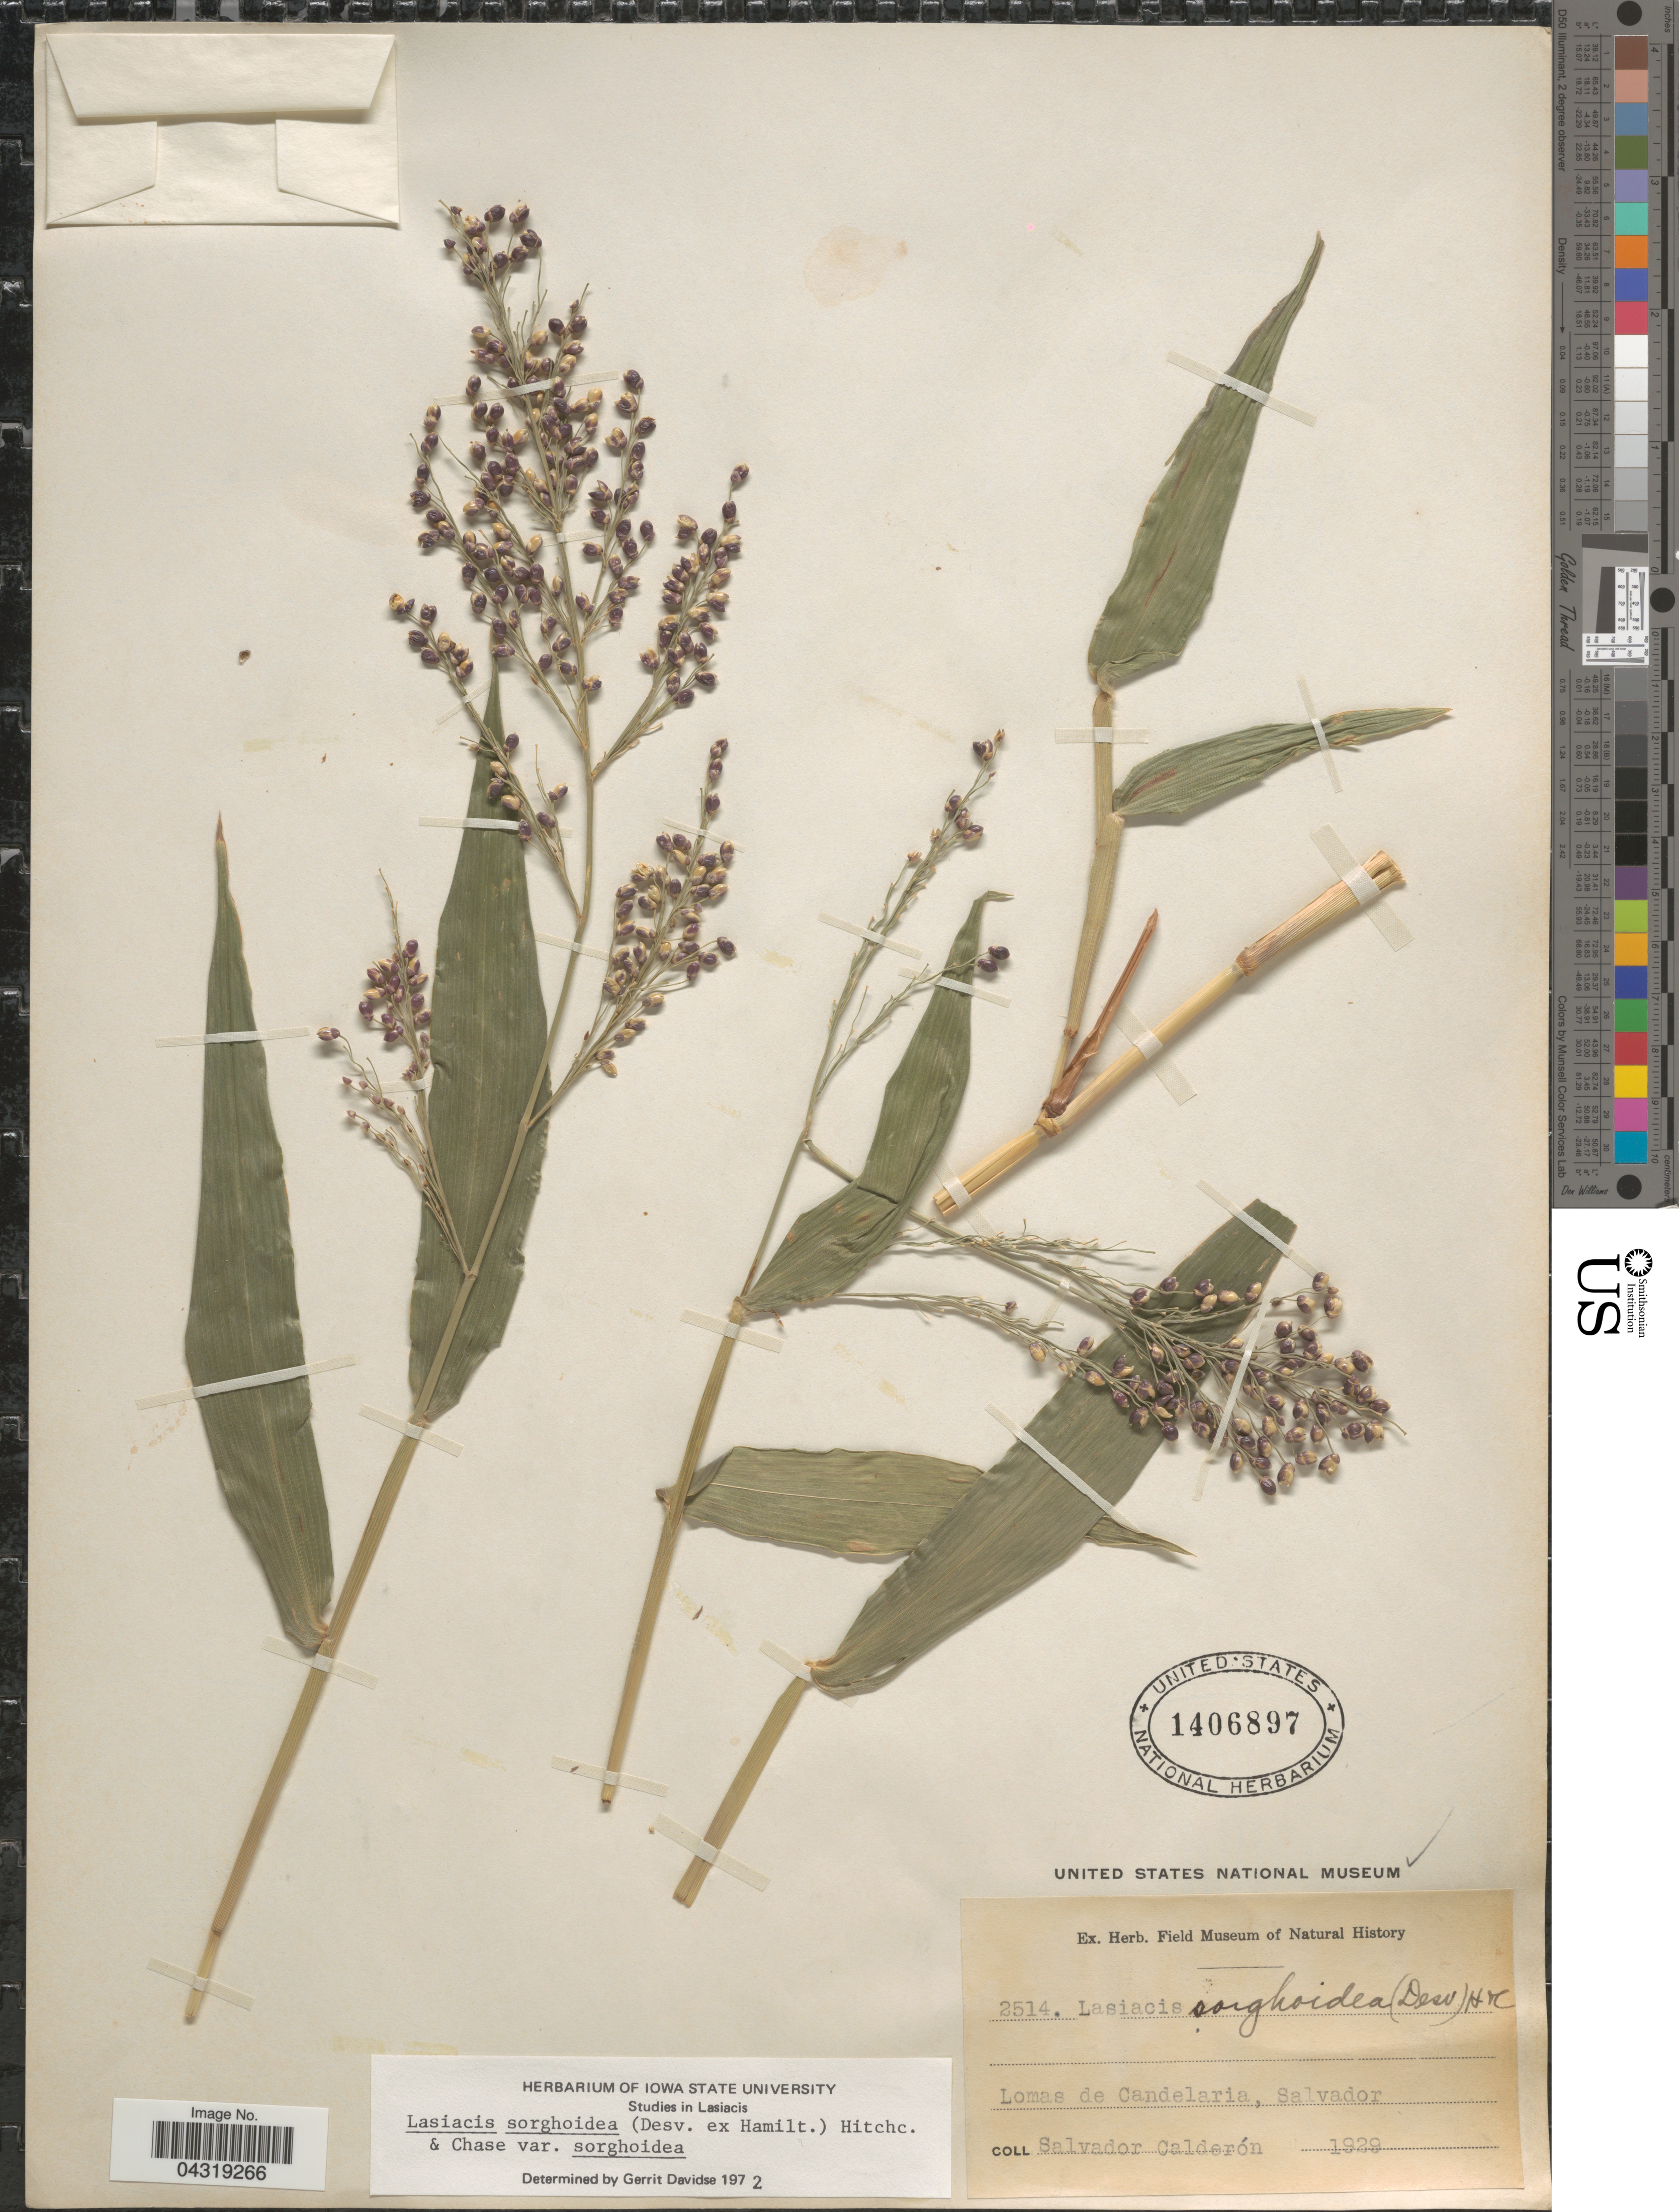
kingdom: Plantae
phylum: Tracheophyta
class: Liliopsida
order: Poales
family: Poaceae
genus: Lasiacis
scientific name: Lasiacis sorghoidea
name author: (Desv. ex Ham.) Hitchc. & Chase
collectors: S. Calderón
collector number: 2514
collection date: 1929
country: El Salvador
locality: Lomas de Candelaria, Salvador.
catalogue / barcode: US 1406897